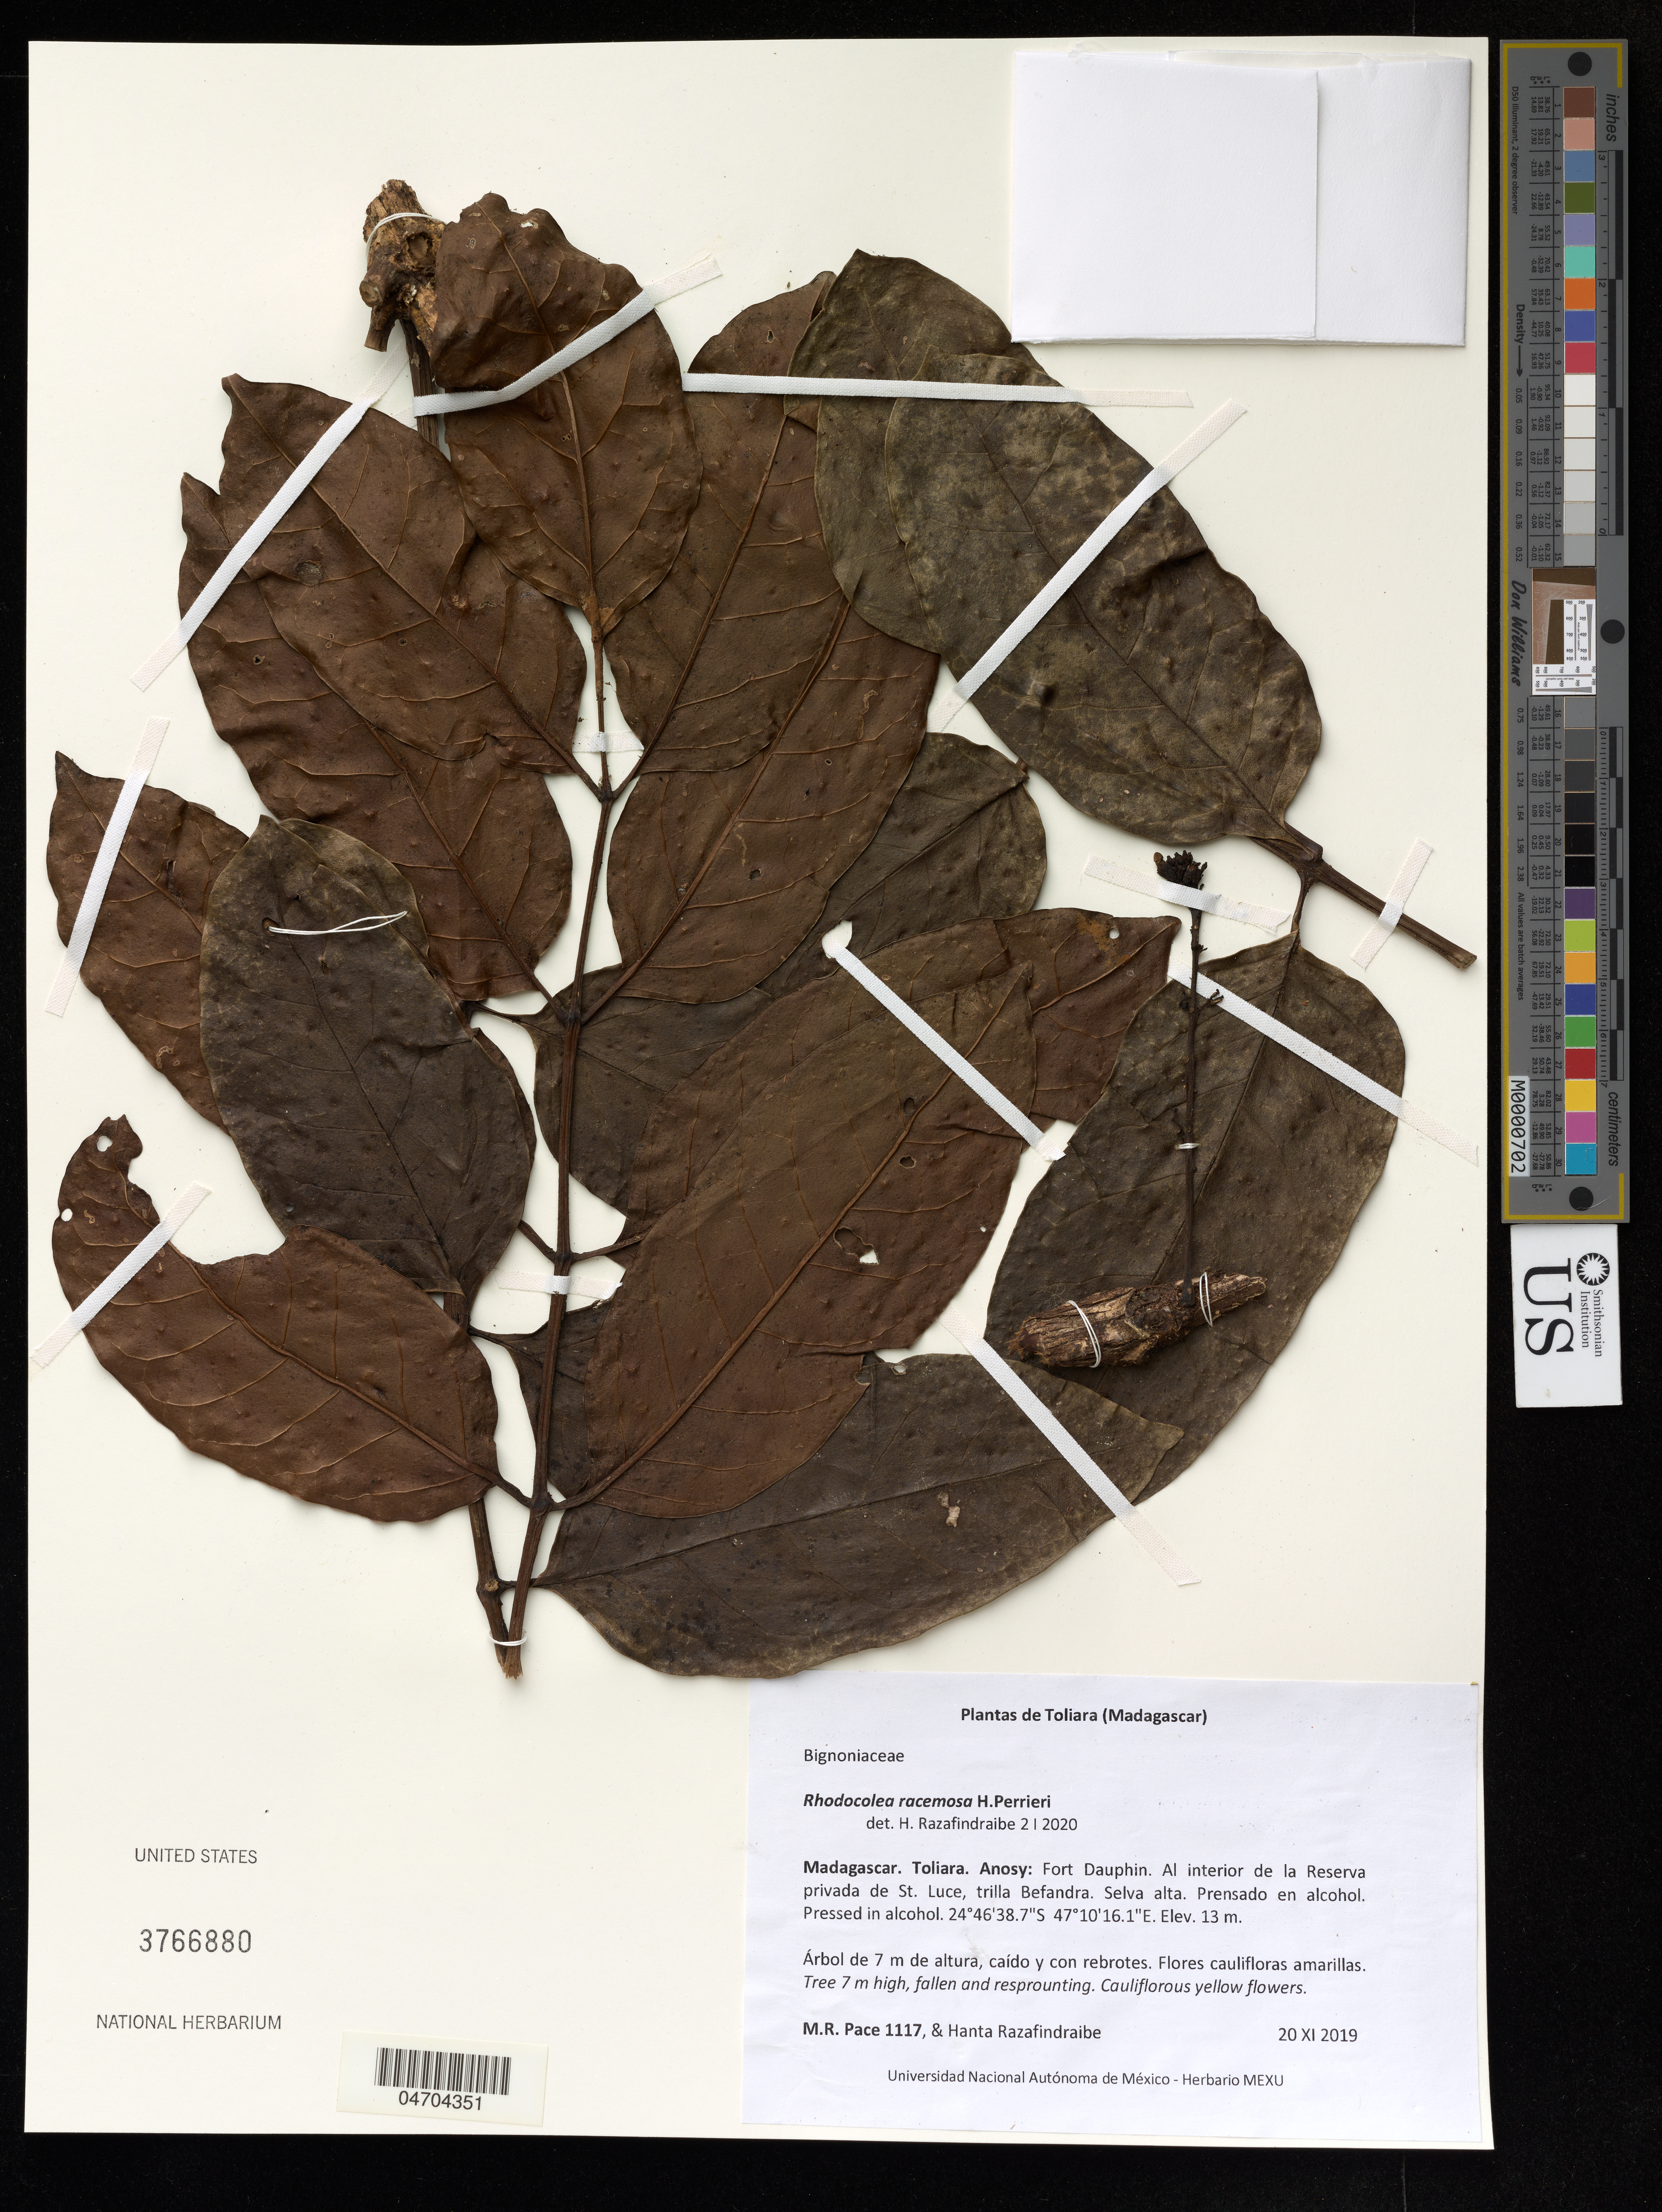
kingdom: Plantae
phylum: Tracheophyta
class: Magnoliopsida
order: Lamiales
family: Bignoniaceae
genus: Rhodocolea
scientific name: Rhodocolea racemosa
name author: (Lam.) H. Perrier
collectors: M. Rodrigo Pace & H. Razafindraibe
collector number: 1117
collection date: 2019-11-20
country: Madagascar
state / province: Toliara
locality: Anosy: Fort Dauphin. Al interior de la Reserva privada de St. Luce, trilla Befandra.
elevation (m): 13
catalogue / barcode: US 3766880